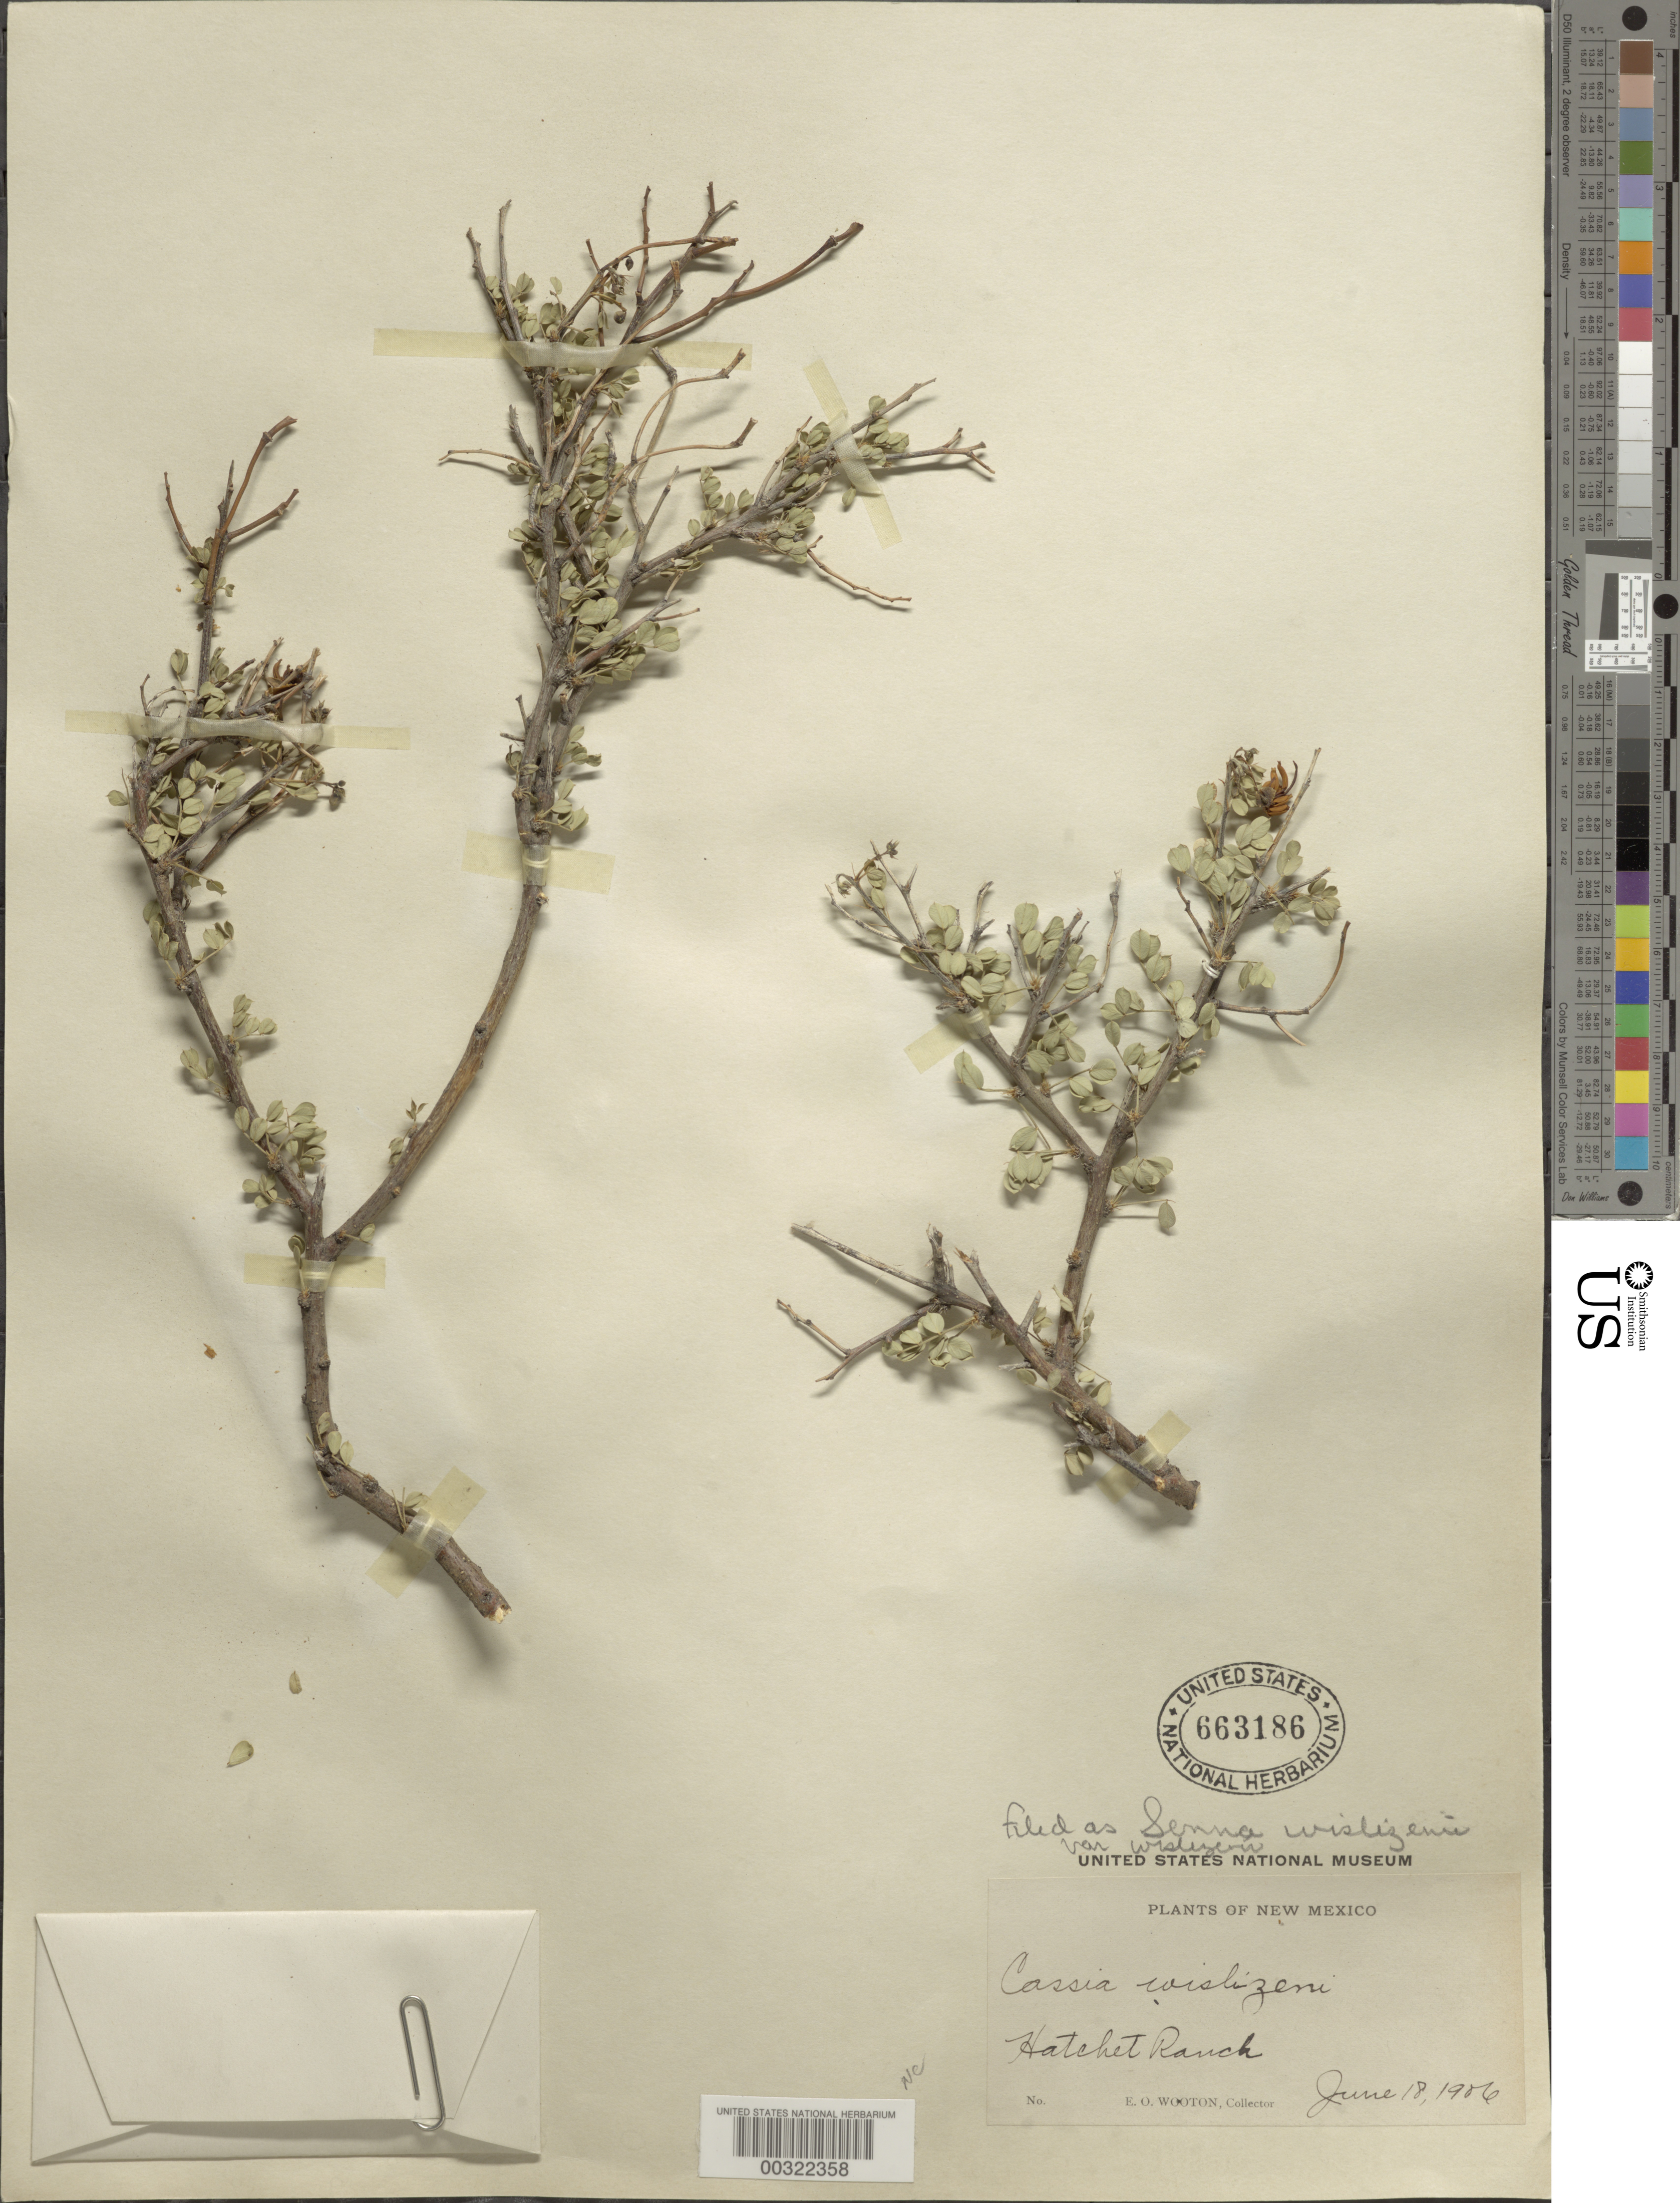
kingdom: Plantae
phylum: Tracheophyta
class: Magnoliopsida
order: Fabales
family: Fabaceae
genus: Senna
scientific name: Senna wislizeni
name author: (A. Gray) H.S. Irwin & Barneby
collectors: E. O. Wooton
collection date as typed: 18 Jun 1906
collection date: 1906-06-18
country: United States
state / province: New Mexico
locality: Hatchet ranch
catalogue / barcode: US 663186